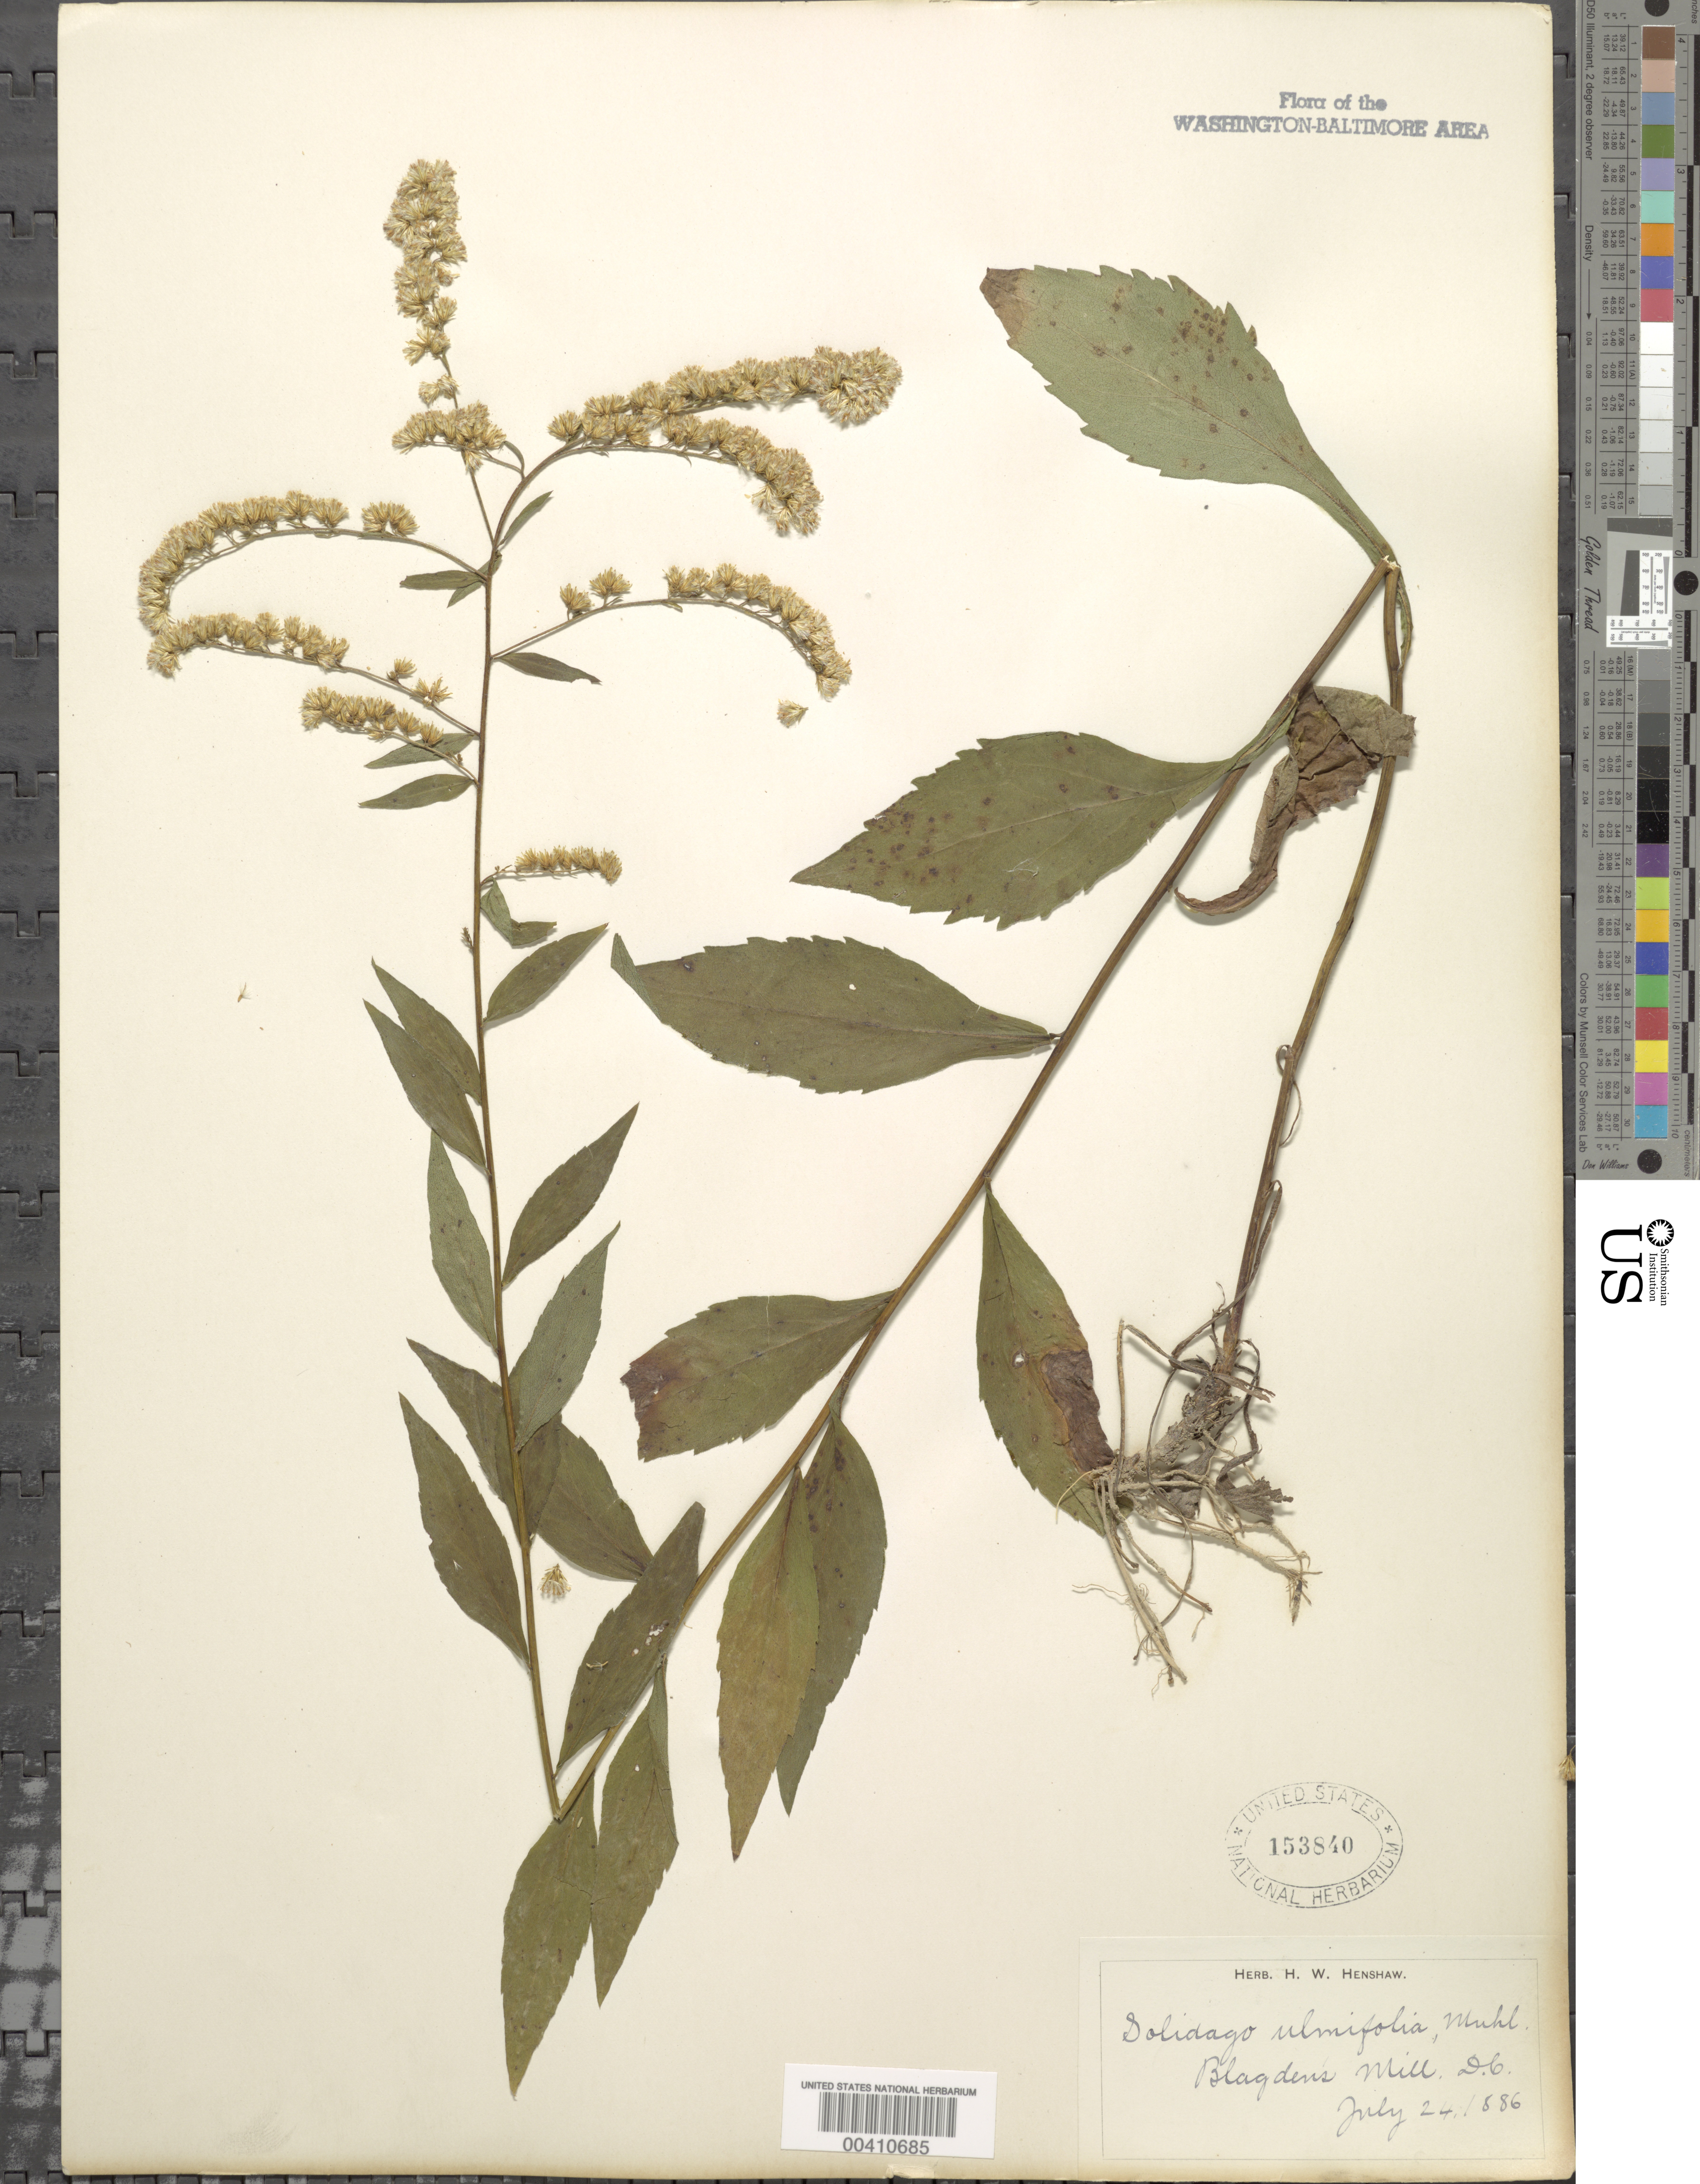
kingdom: Plantae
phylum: Tracheophyta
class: Magnoliopsida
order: Asterales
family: Asteraceae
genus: Solidago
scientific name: Solidago ulmifolia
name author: Muhl. ex Willd.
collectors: H. Henshaw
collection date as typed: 24 Jul 1886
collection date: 1886-07-24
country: United States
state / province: District of Columbia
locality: Blagden's Mill Rock Creek Park & vicinity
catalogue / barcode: US 153840